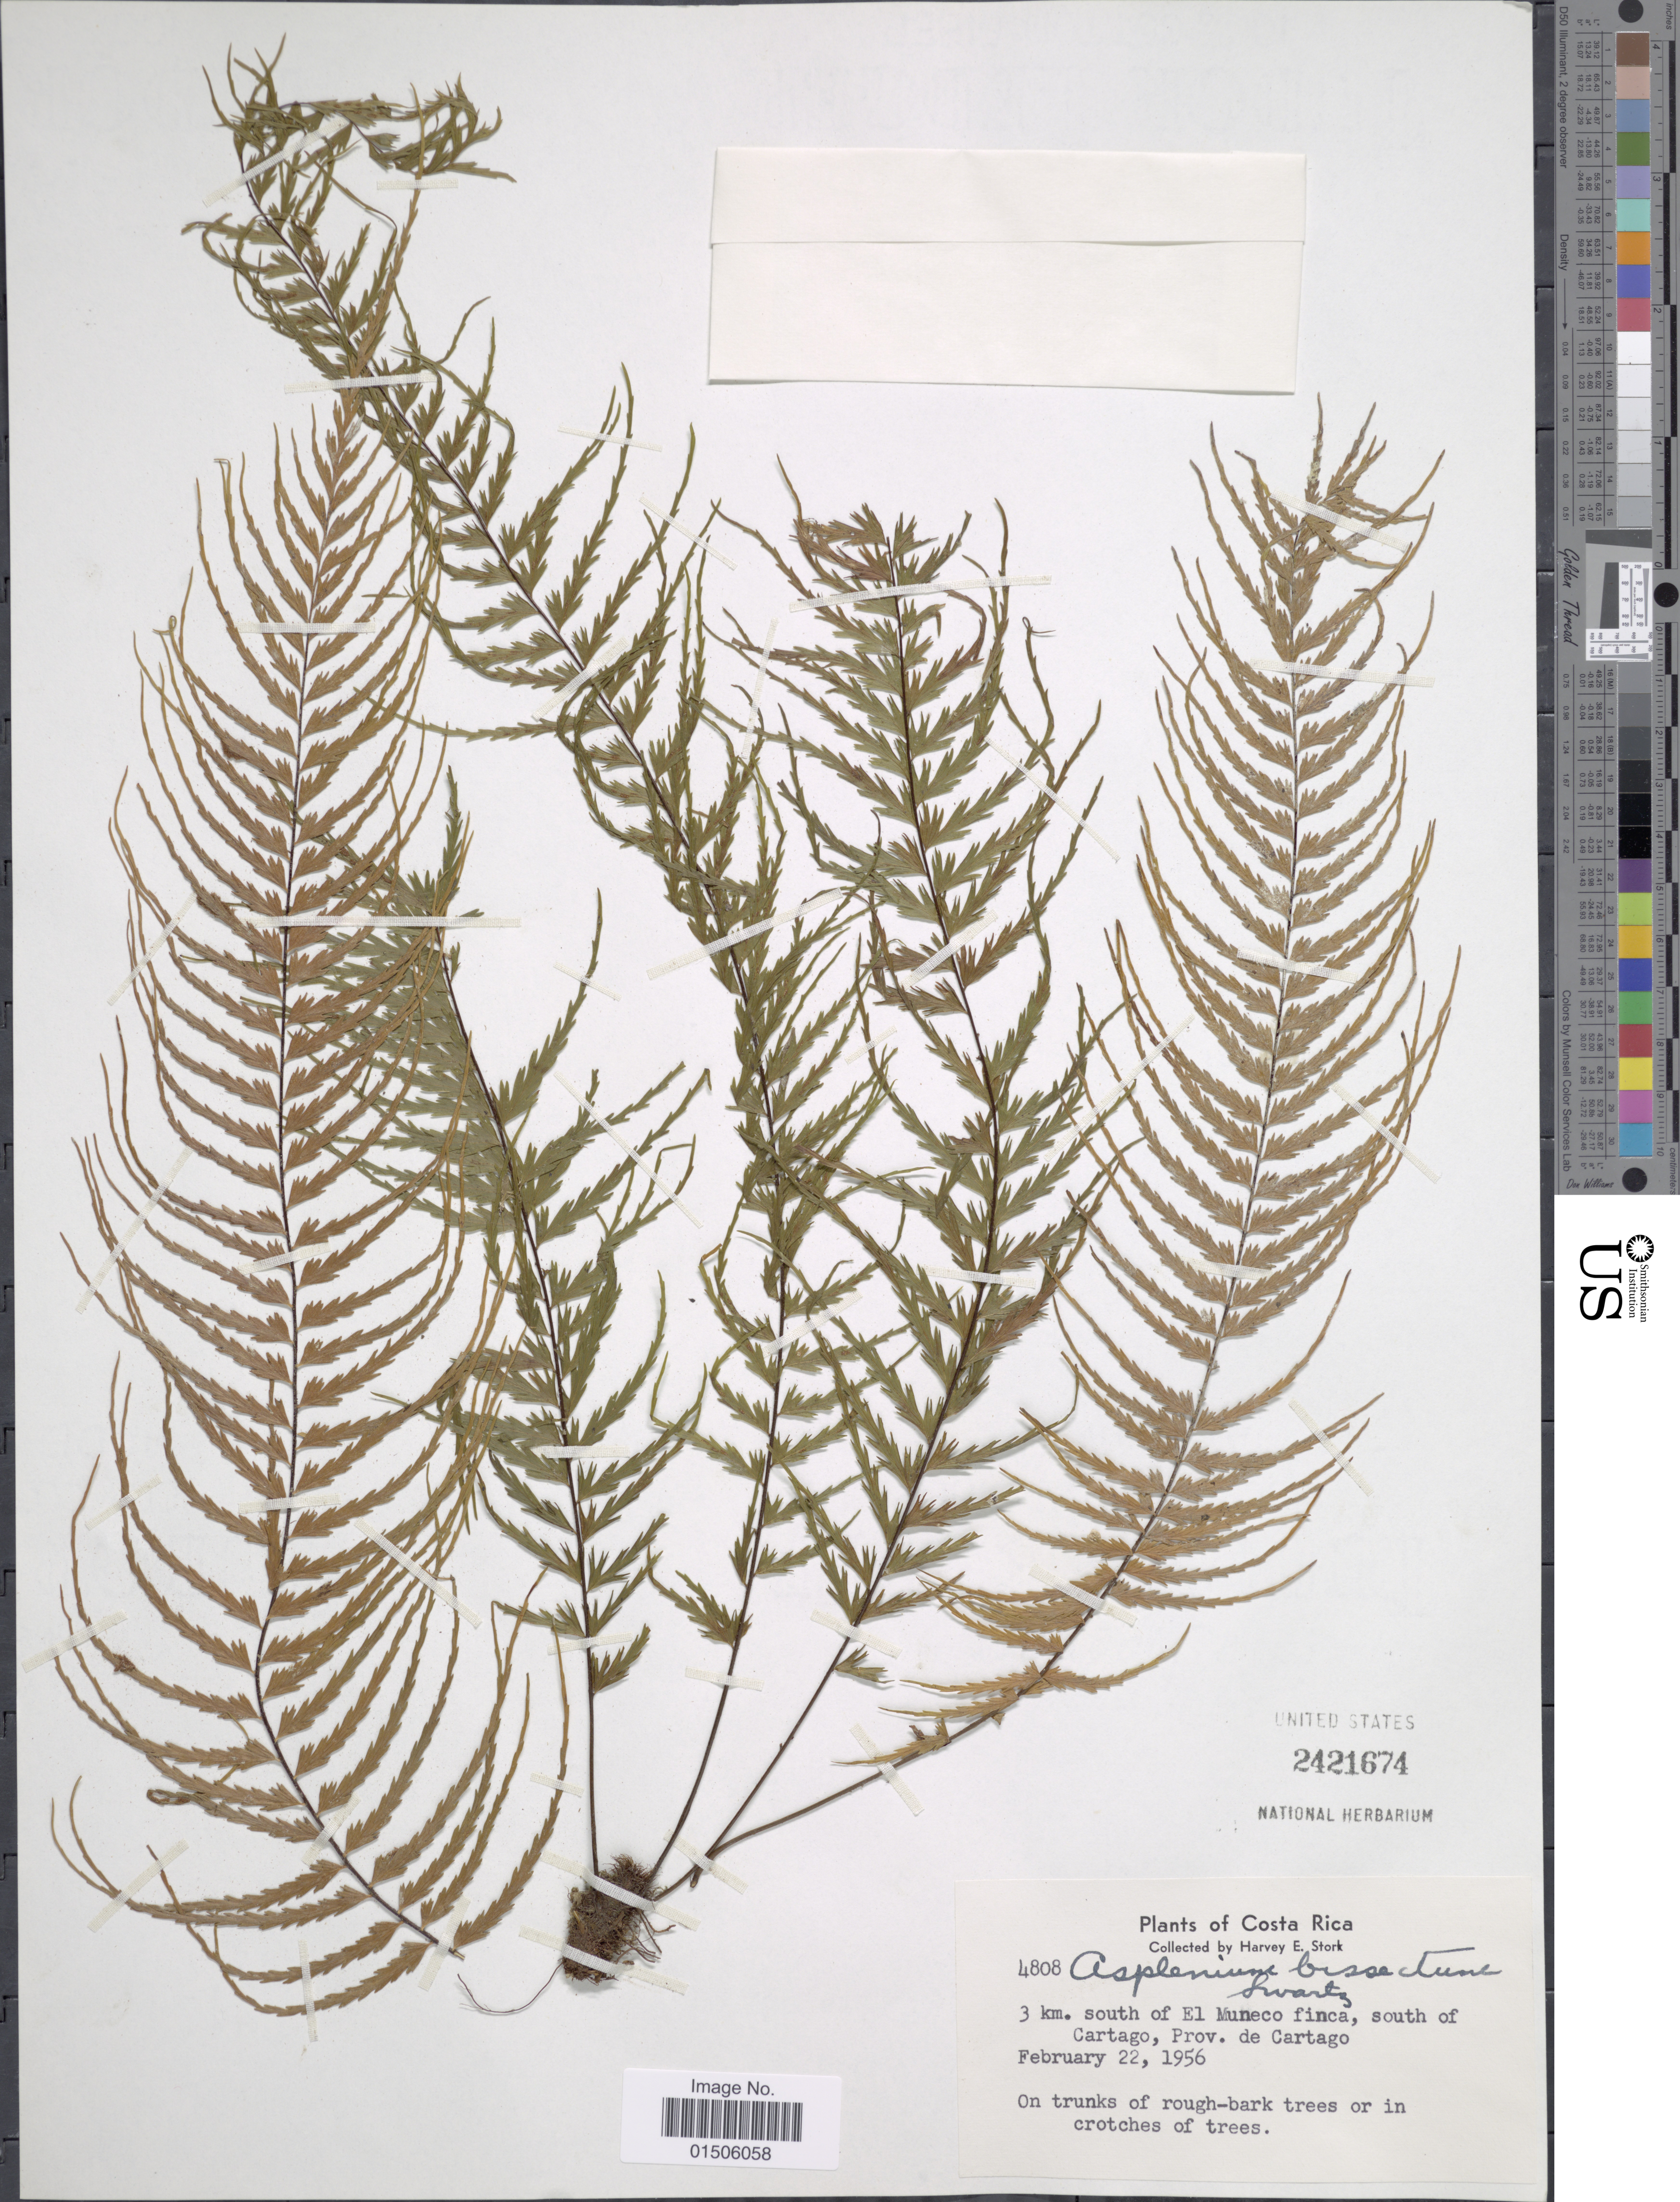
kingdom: Plantae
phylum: Tracheophyta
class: Polypodiopsida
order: Polypodiales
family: Aspleniaceae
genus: Asplenium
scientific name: Asplenium dissectum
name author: Sw.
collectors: H. E. Stork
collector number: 4808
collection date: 1956-02-22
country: Costa Rica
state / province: Cartago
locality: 3 km. south of El Muneco finca, south of Cartago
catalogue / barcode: US 2421674